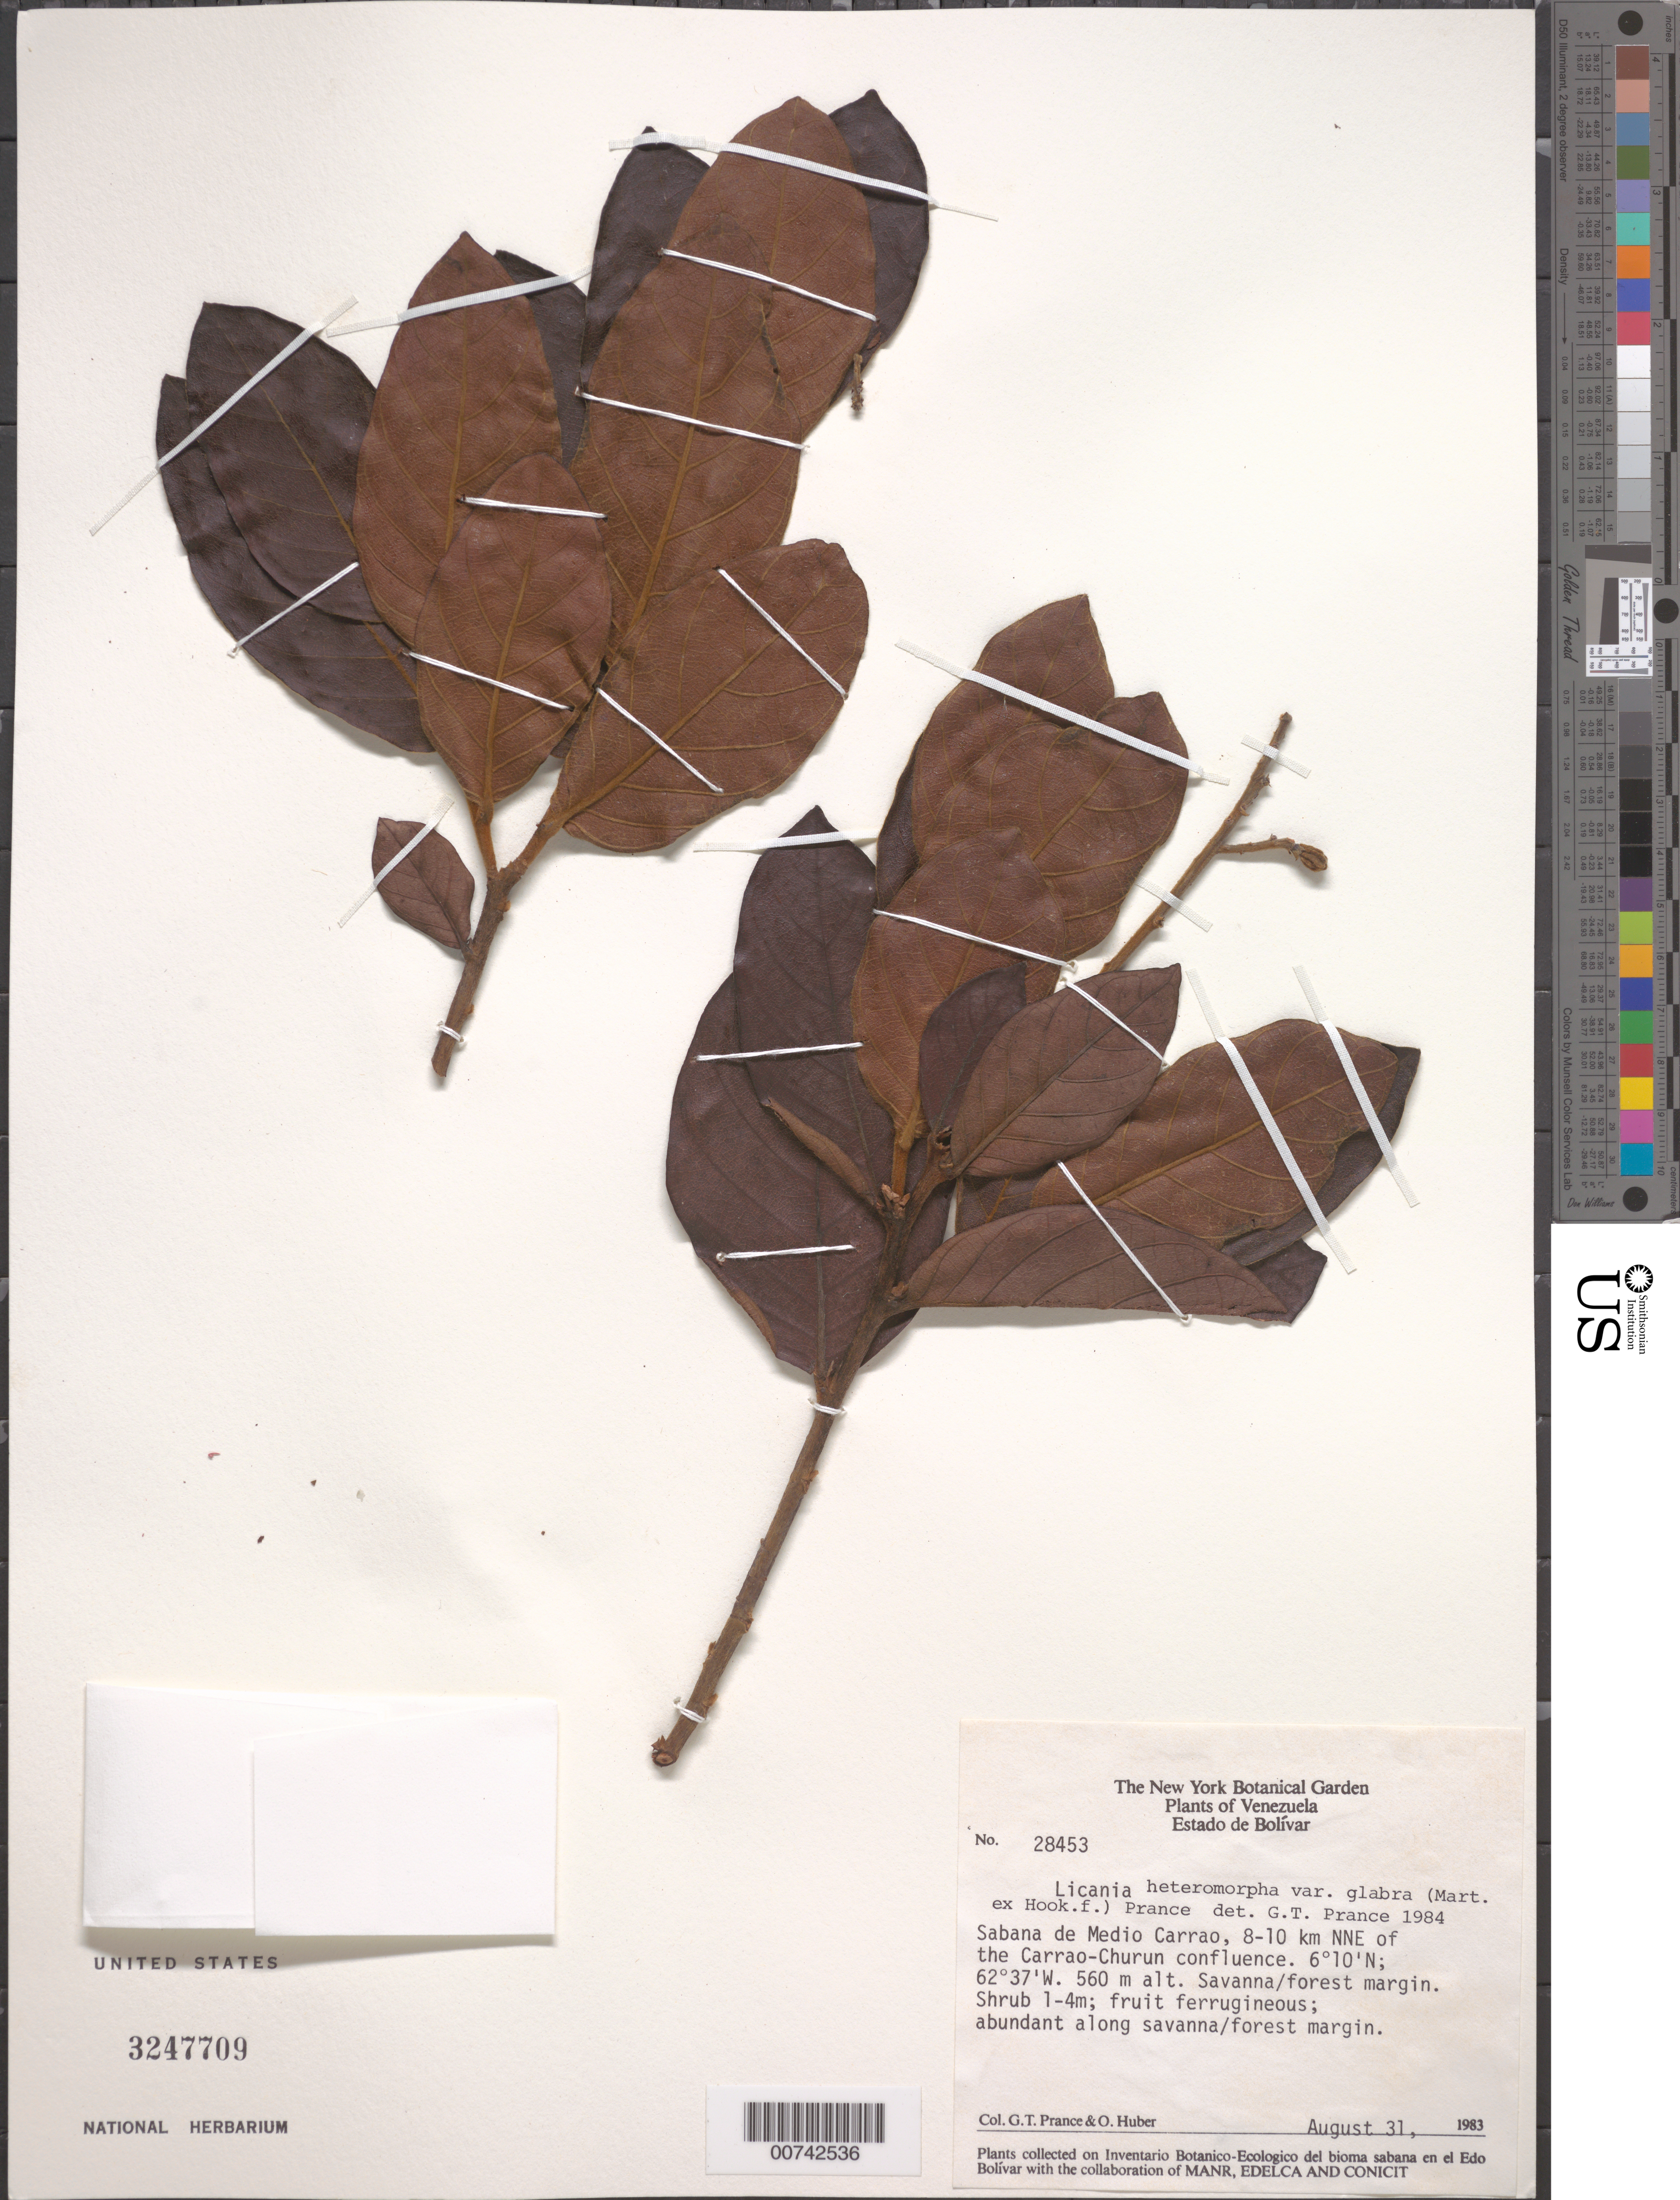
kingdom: Plantae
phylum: Tracheophyta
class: Magnoliopsida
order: Malpighiales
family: Chrysobalanaceae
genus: Hymenopus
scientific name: Hymenopus heteromorphus var. glabrus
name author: (Mart. ex Hook. f.) Sothers & Prance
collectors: G. T. Prance & O. Huber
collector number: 28453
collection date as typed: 31-Aug-83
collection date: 1983-08-31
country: Venezuela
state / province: Bolívar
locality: Sabana de Cucarital, 8-10 km NNE of the Carrao-Churún confluence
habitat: Savanna/forest margin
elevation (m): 560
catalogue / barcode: US 3247709